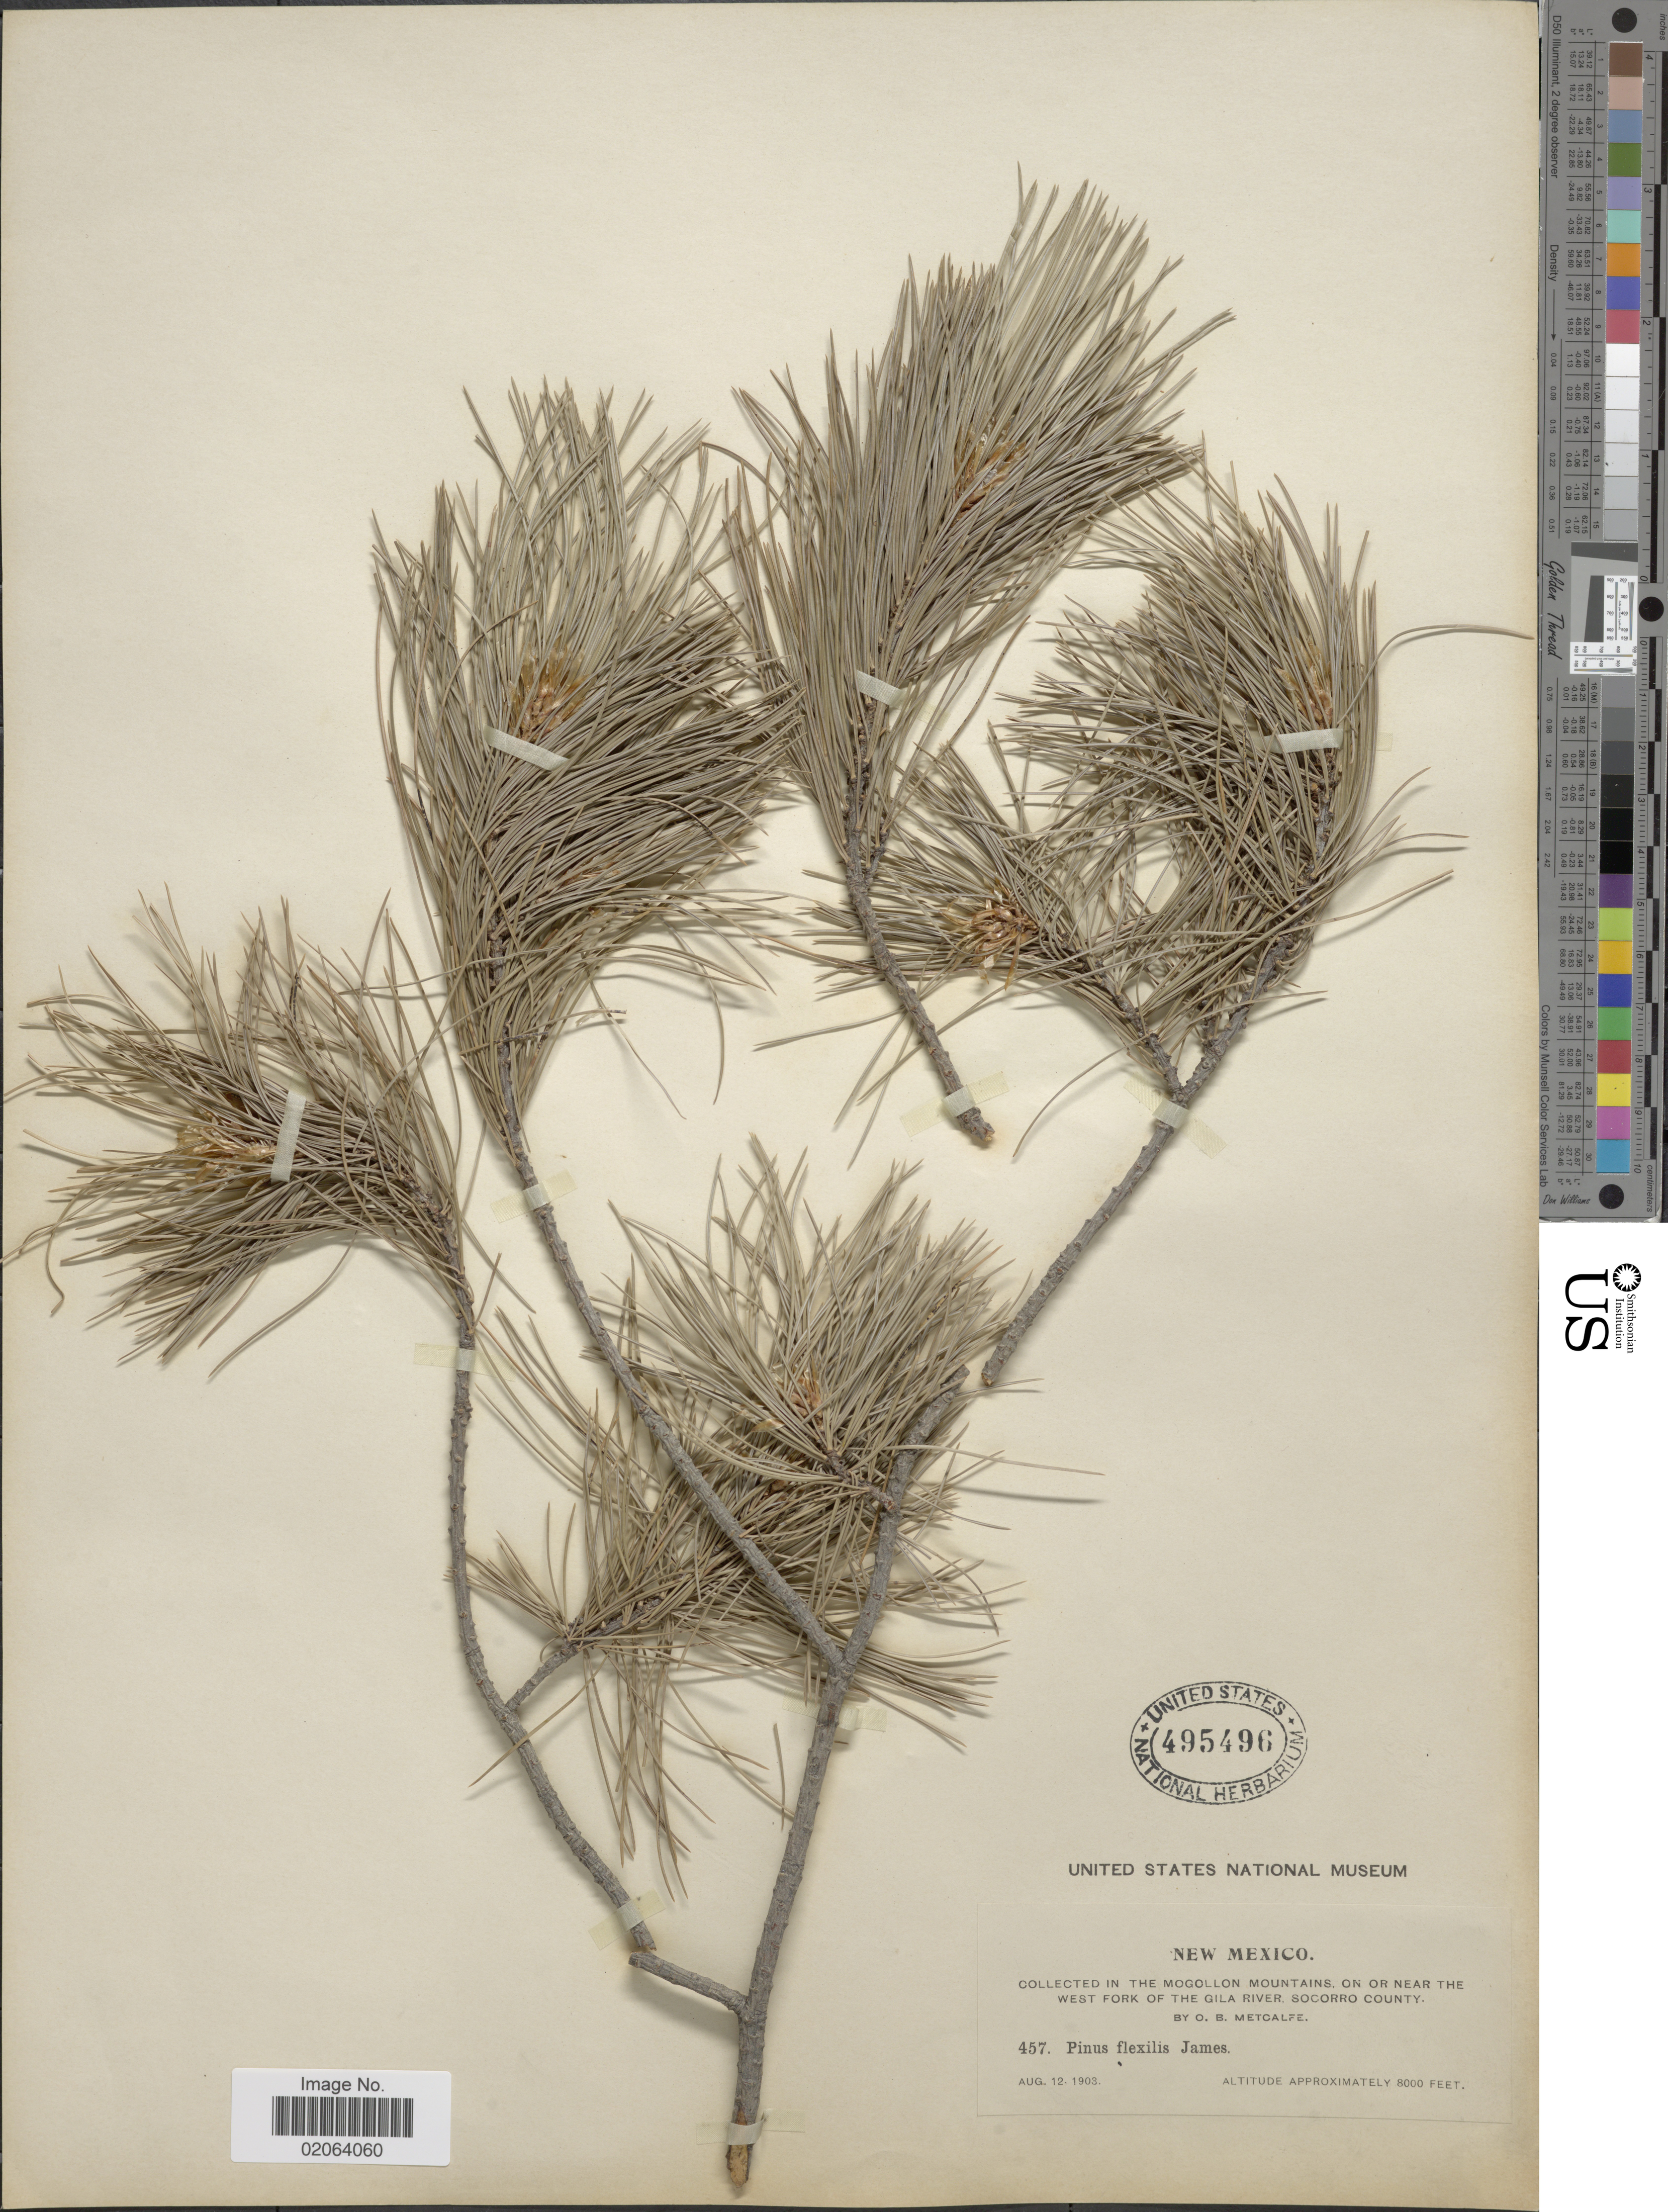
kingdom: Plantae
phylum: Tracheophyta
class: Pinopsida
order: Pinales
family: Pinaceae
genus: Pinus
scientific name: Pinus flexilis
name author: E. James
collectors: O. B. Metcalfe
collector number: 457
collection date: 1903-08-12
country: United States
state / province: New Mexico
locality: Mogollon Mountains, on or near the west fork of the Gila River, Socorro County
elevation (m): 2438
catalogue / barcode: US 495496